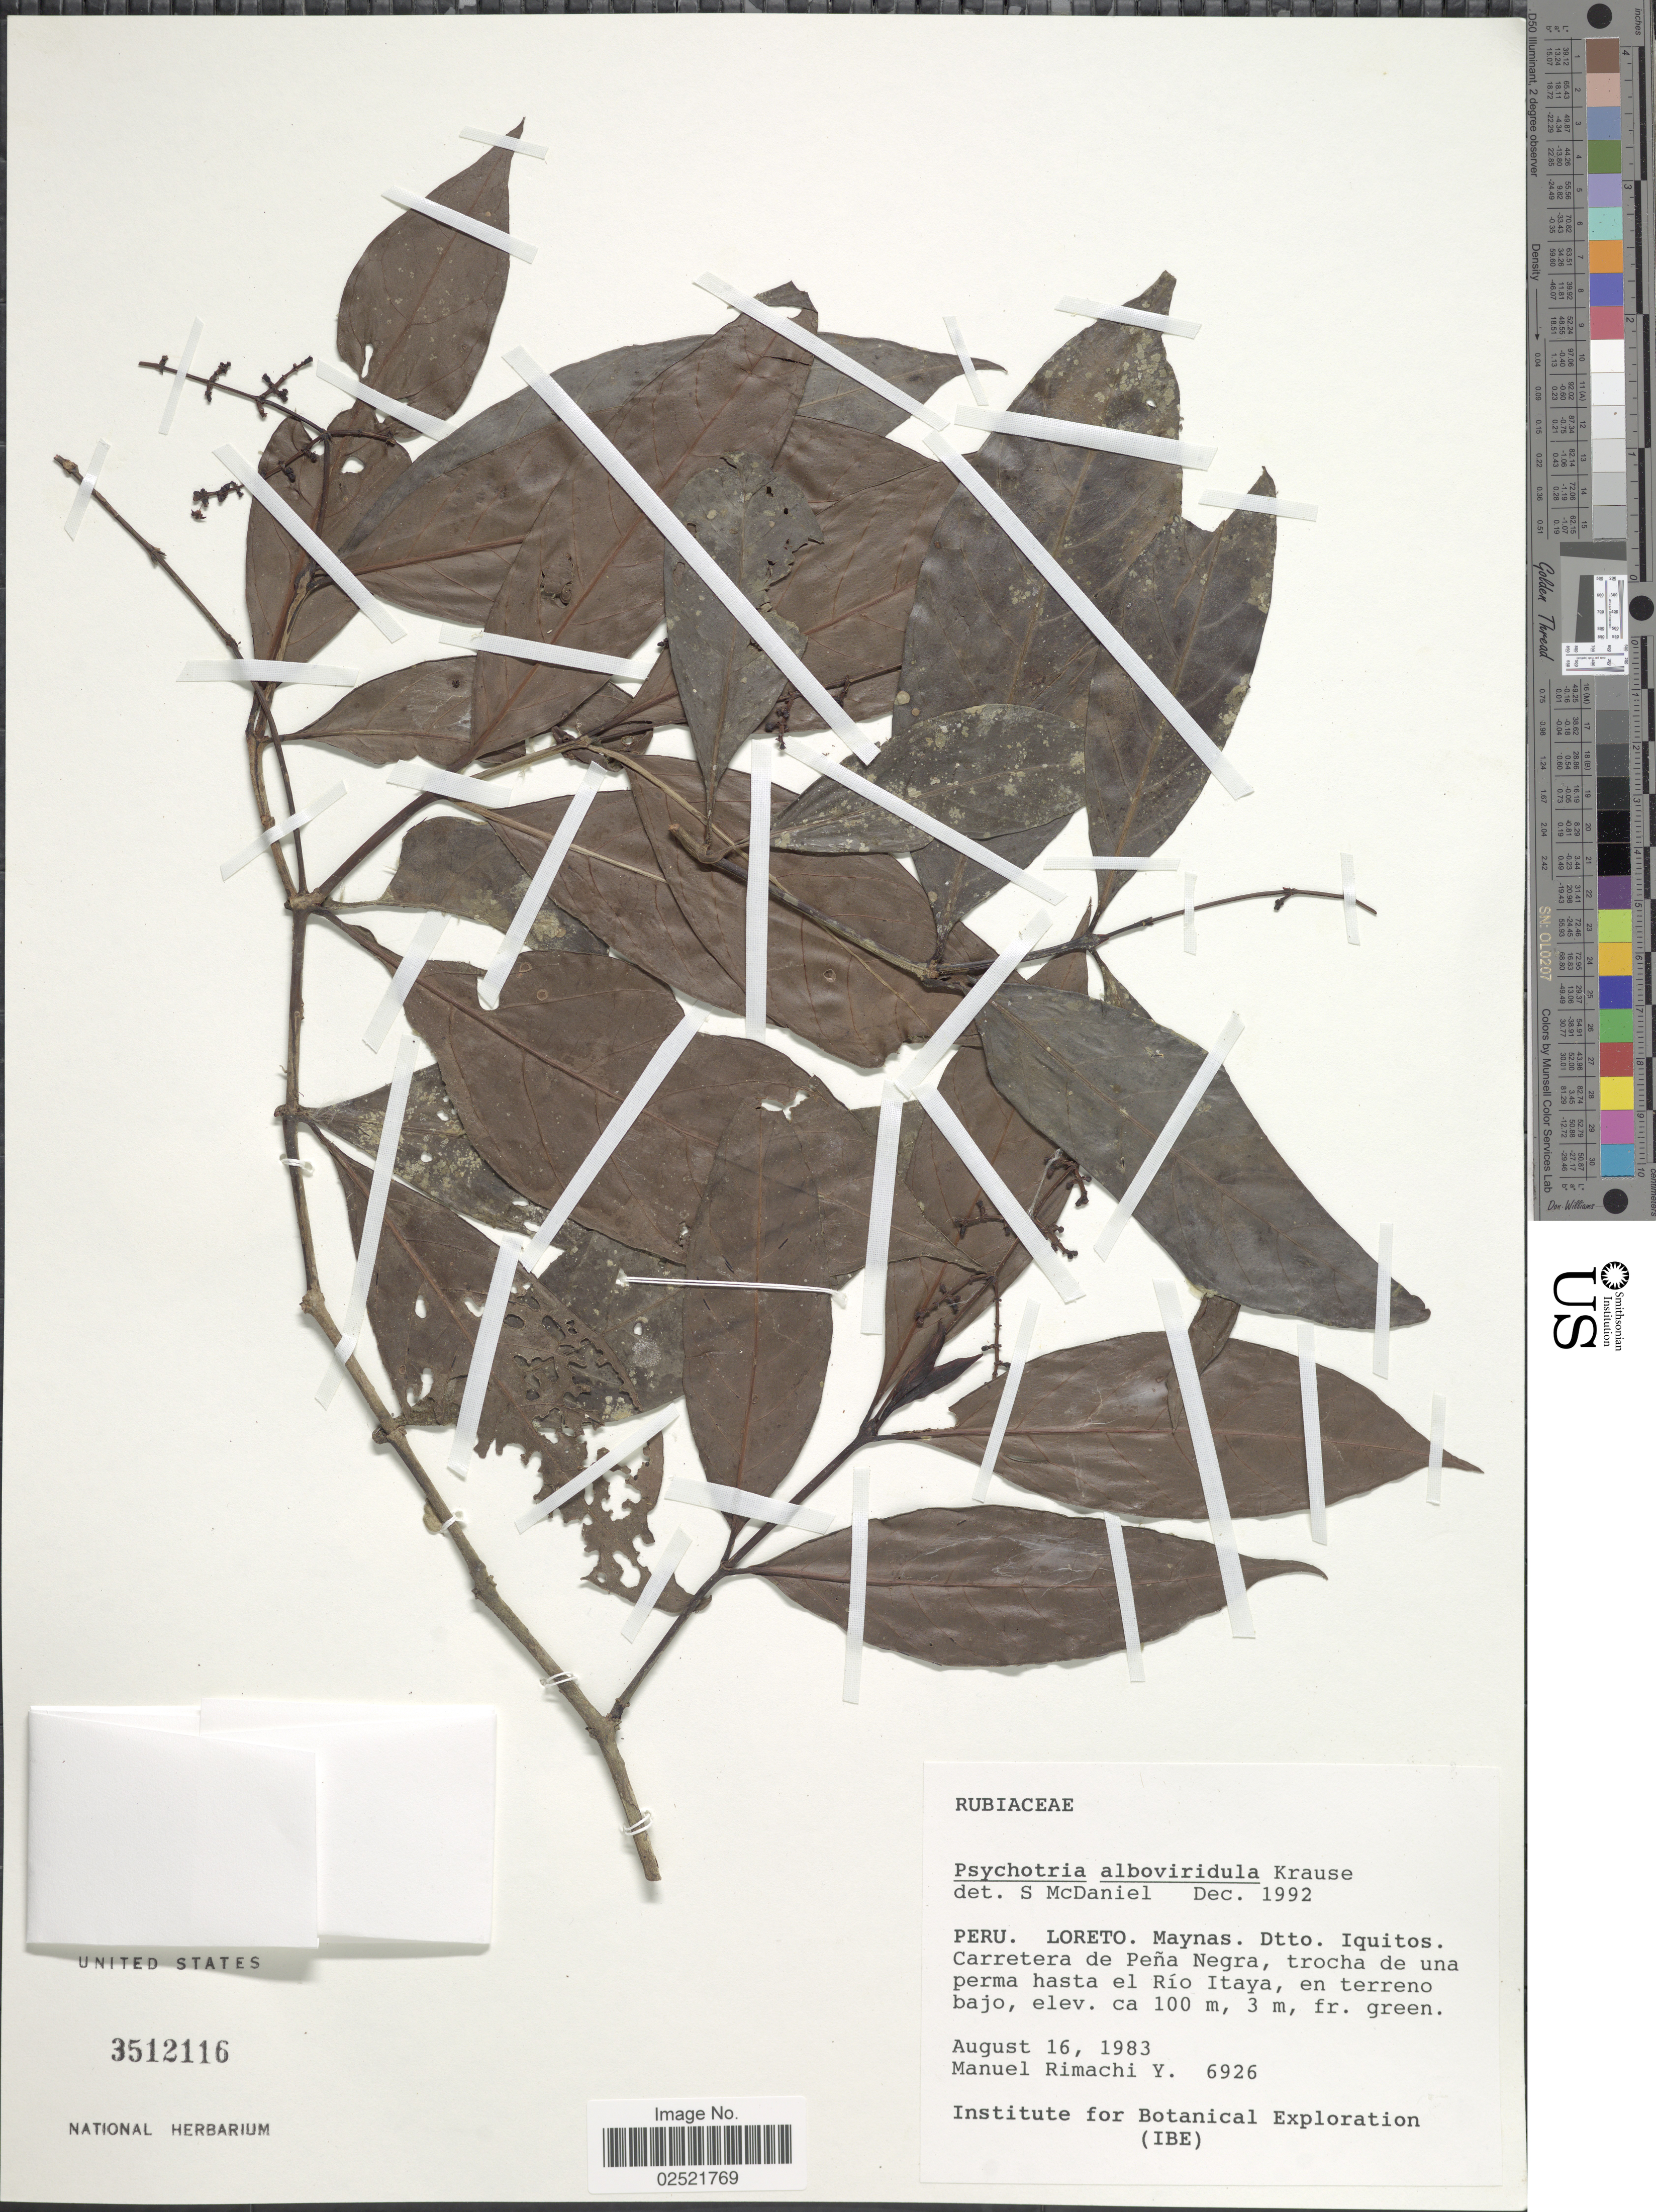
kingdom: Plantae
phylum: Tracheophyta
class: Magnoliopsida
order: Gentianales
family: Rubiaceae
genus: Psychotria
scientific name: Psychotria remota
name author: Benth.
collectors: M. Rimachi Y.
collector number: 6926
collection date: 1983-08-16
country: Peru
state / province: Loreto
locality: Maynas, Dtto. Iquitos, Carretera de Pena Negra, trocha de una perma hasta el Rio Itaya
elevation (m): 100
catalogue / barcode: US 3512116